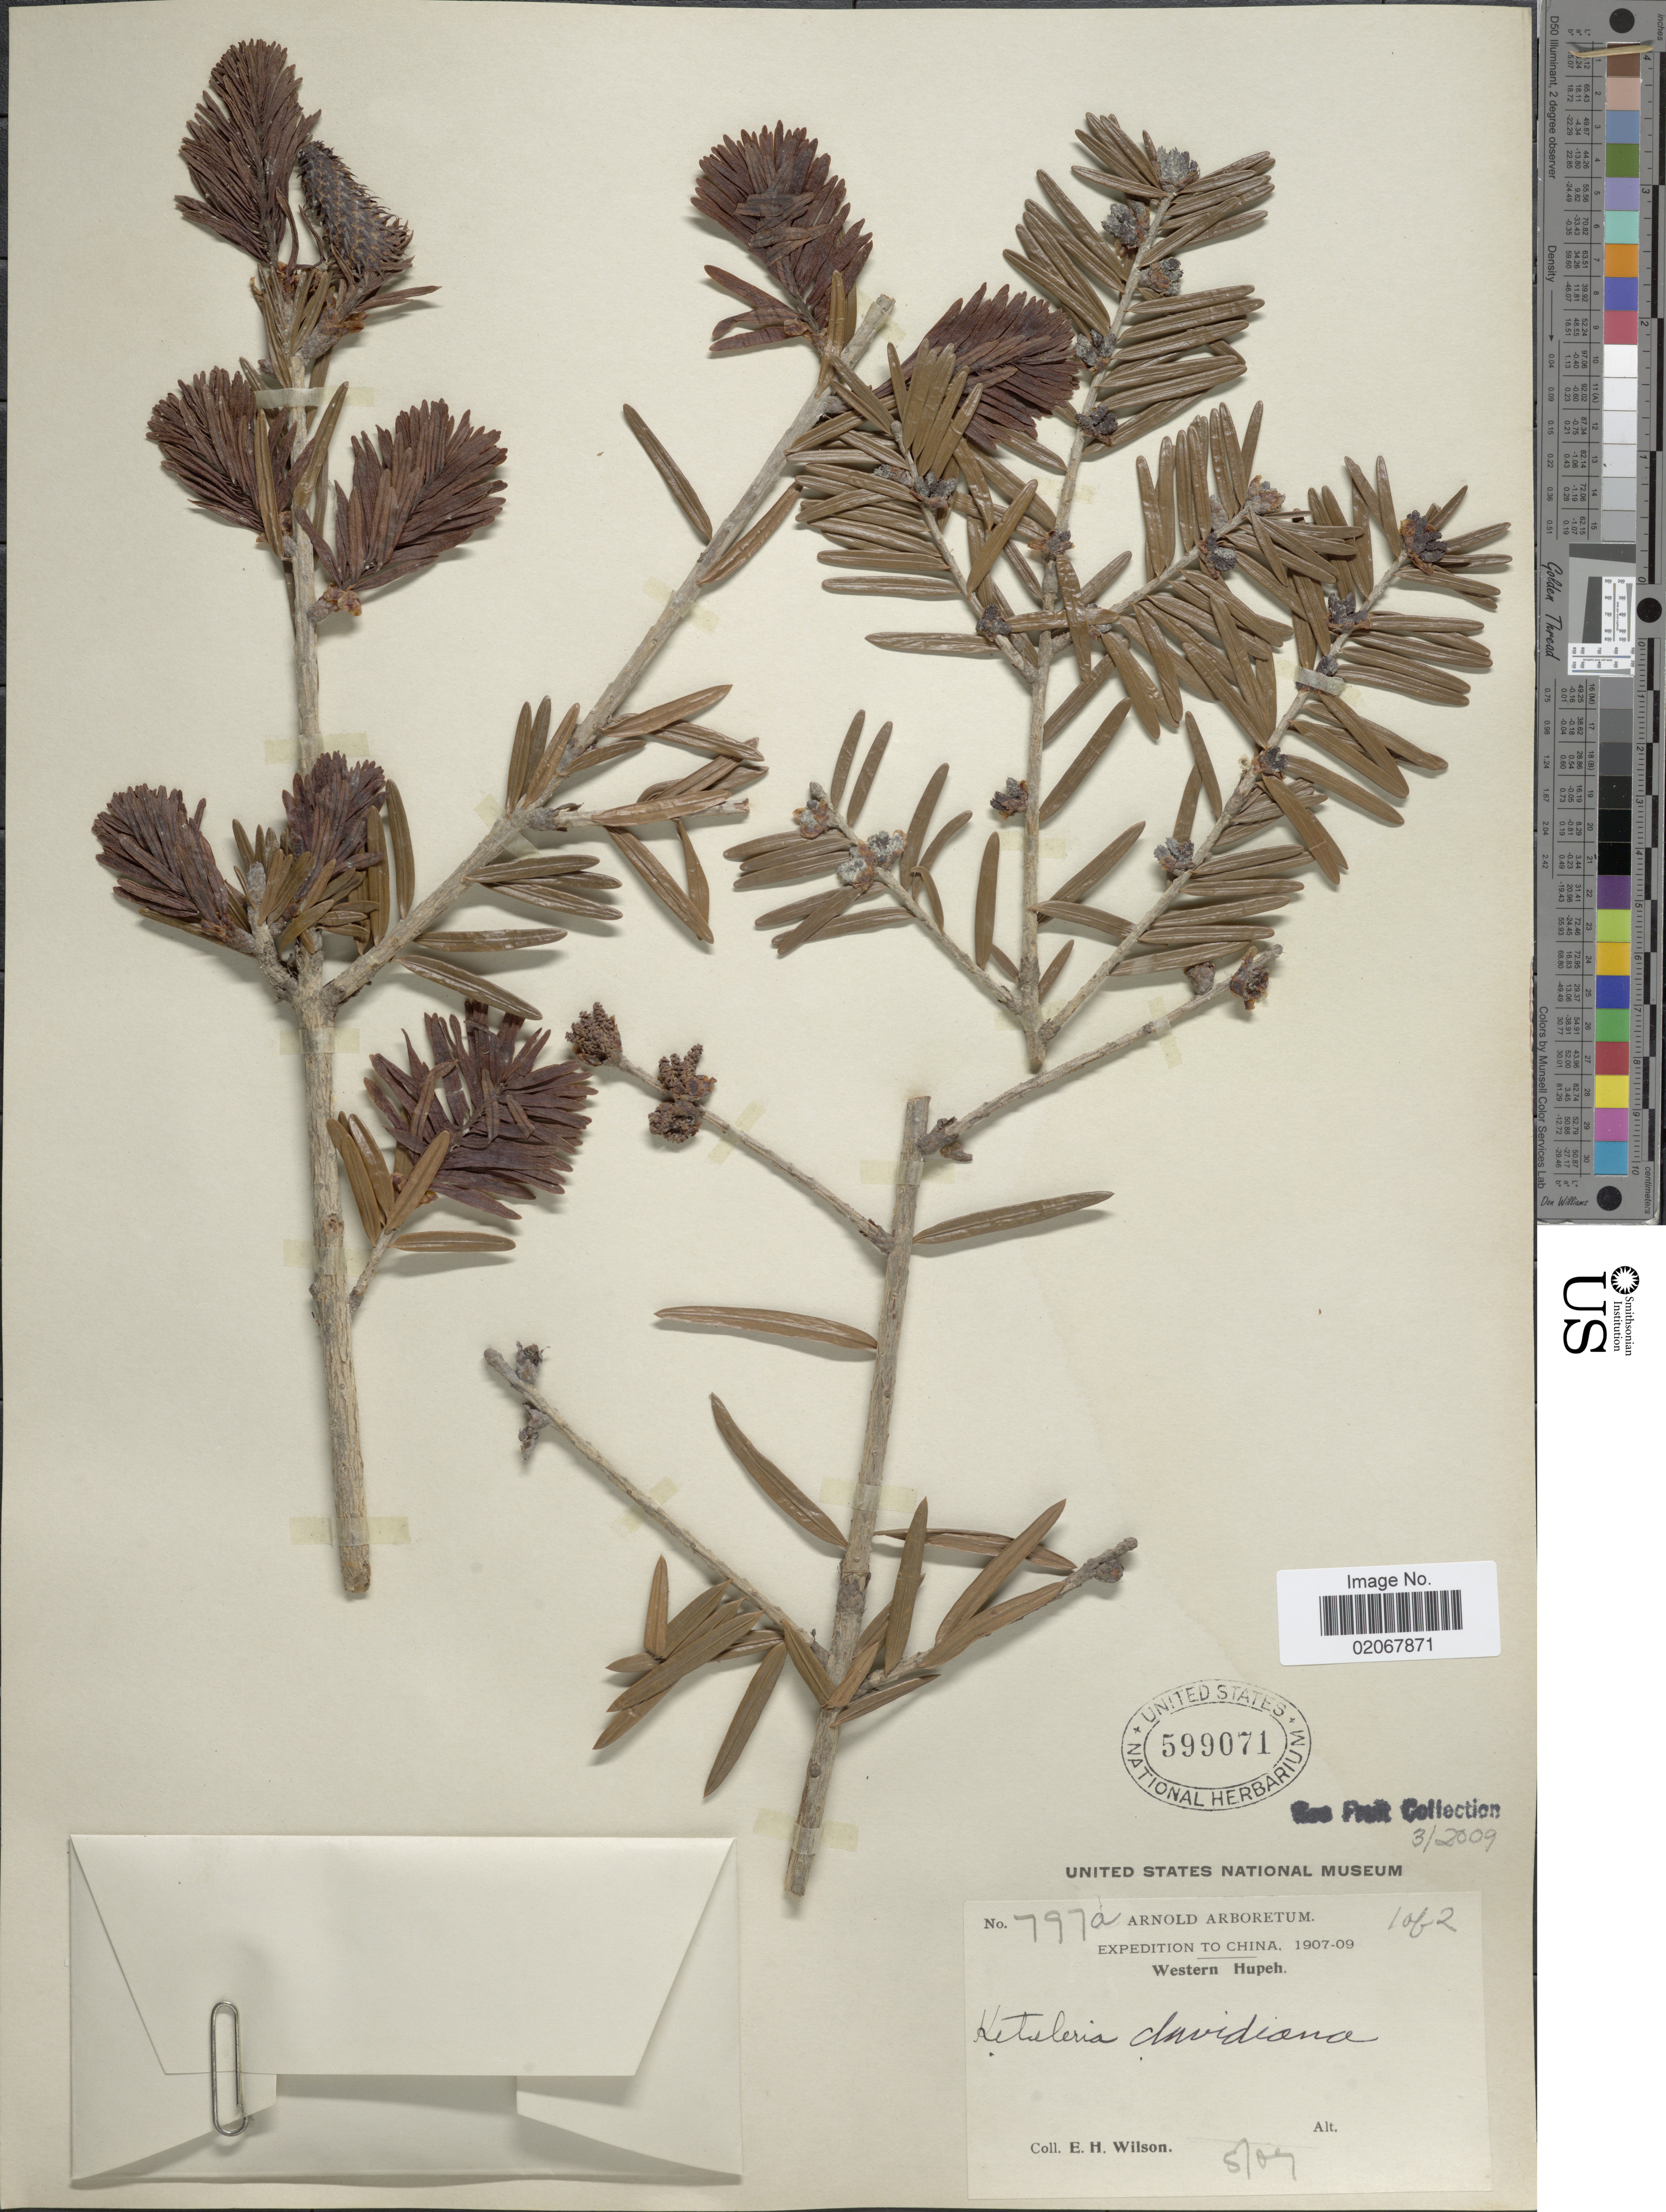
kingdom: Plantae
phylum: Tracheophyta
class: Pinopsida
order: Pinales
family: Pinaceae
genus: Keteleeria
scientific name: Keteleeria davidiana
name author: (Bertrand) Beissn.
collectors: E. Wilson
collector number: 797a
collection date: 1907-05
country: China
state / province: Hubei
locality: Western Hupeh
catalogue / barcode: US 599071